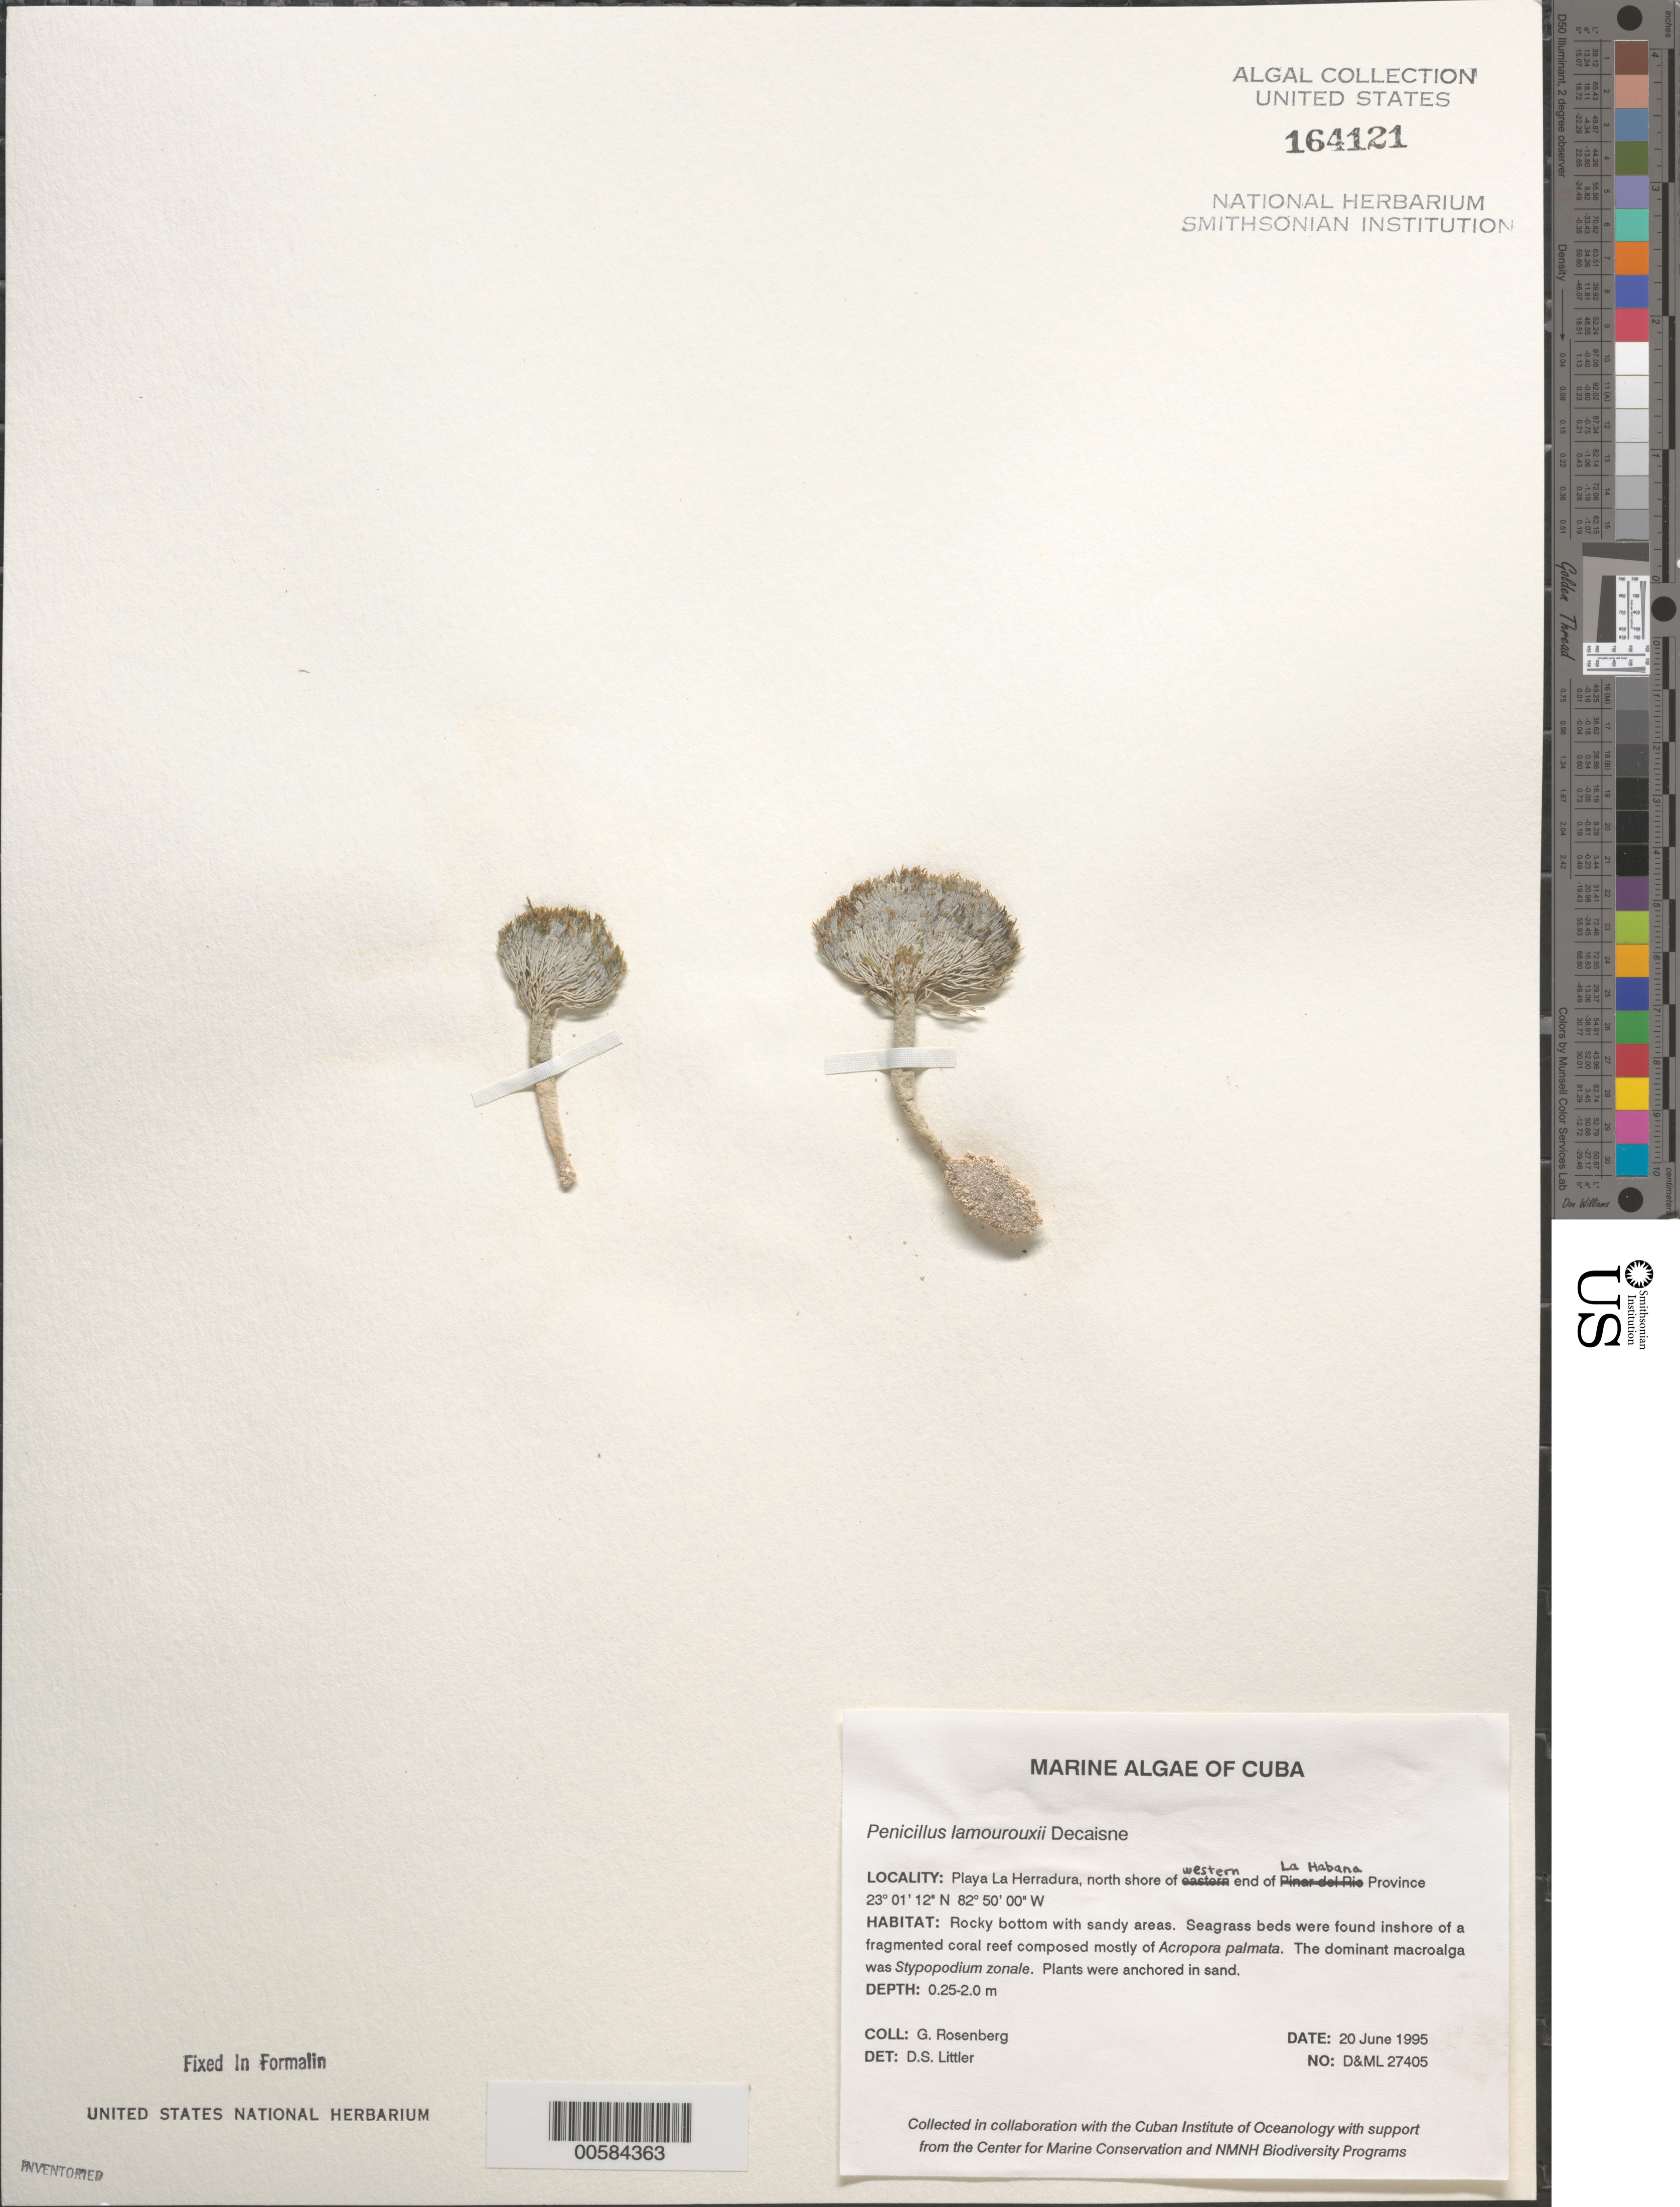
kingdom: Plantae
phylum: Chlorophyta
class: Ulvophyceae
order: Bryopsidales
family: Udoteaceae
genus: Penicillus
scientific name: Penicillus lamourouxii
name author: Decne.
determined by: Littler, D. S.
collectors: G. Rosenberg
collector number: D&ML 27405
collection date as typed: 20 Jun 1995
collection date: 1995-06-20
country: Cuba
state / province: La Habana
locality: Playa la herradura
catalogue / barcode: US 164121